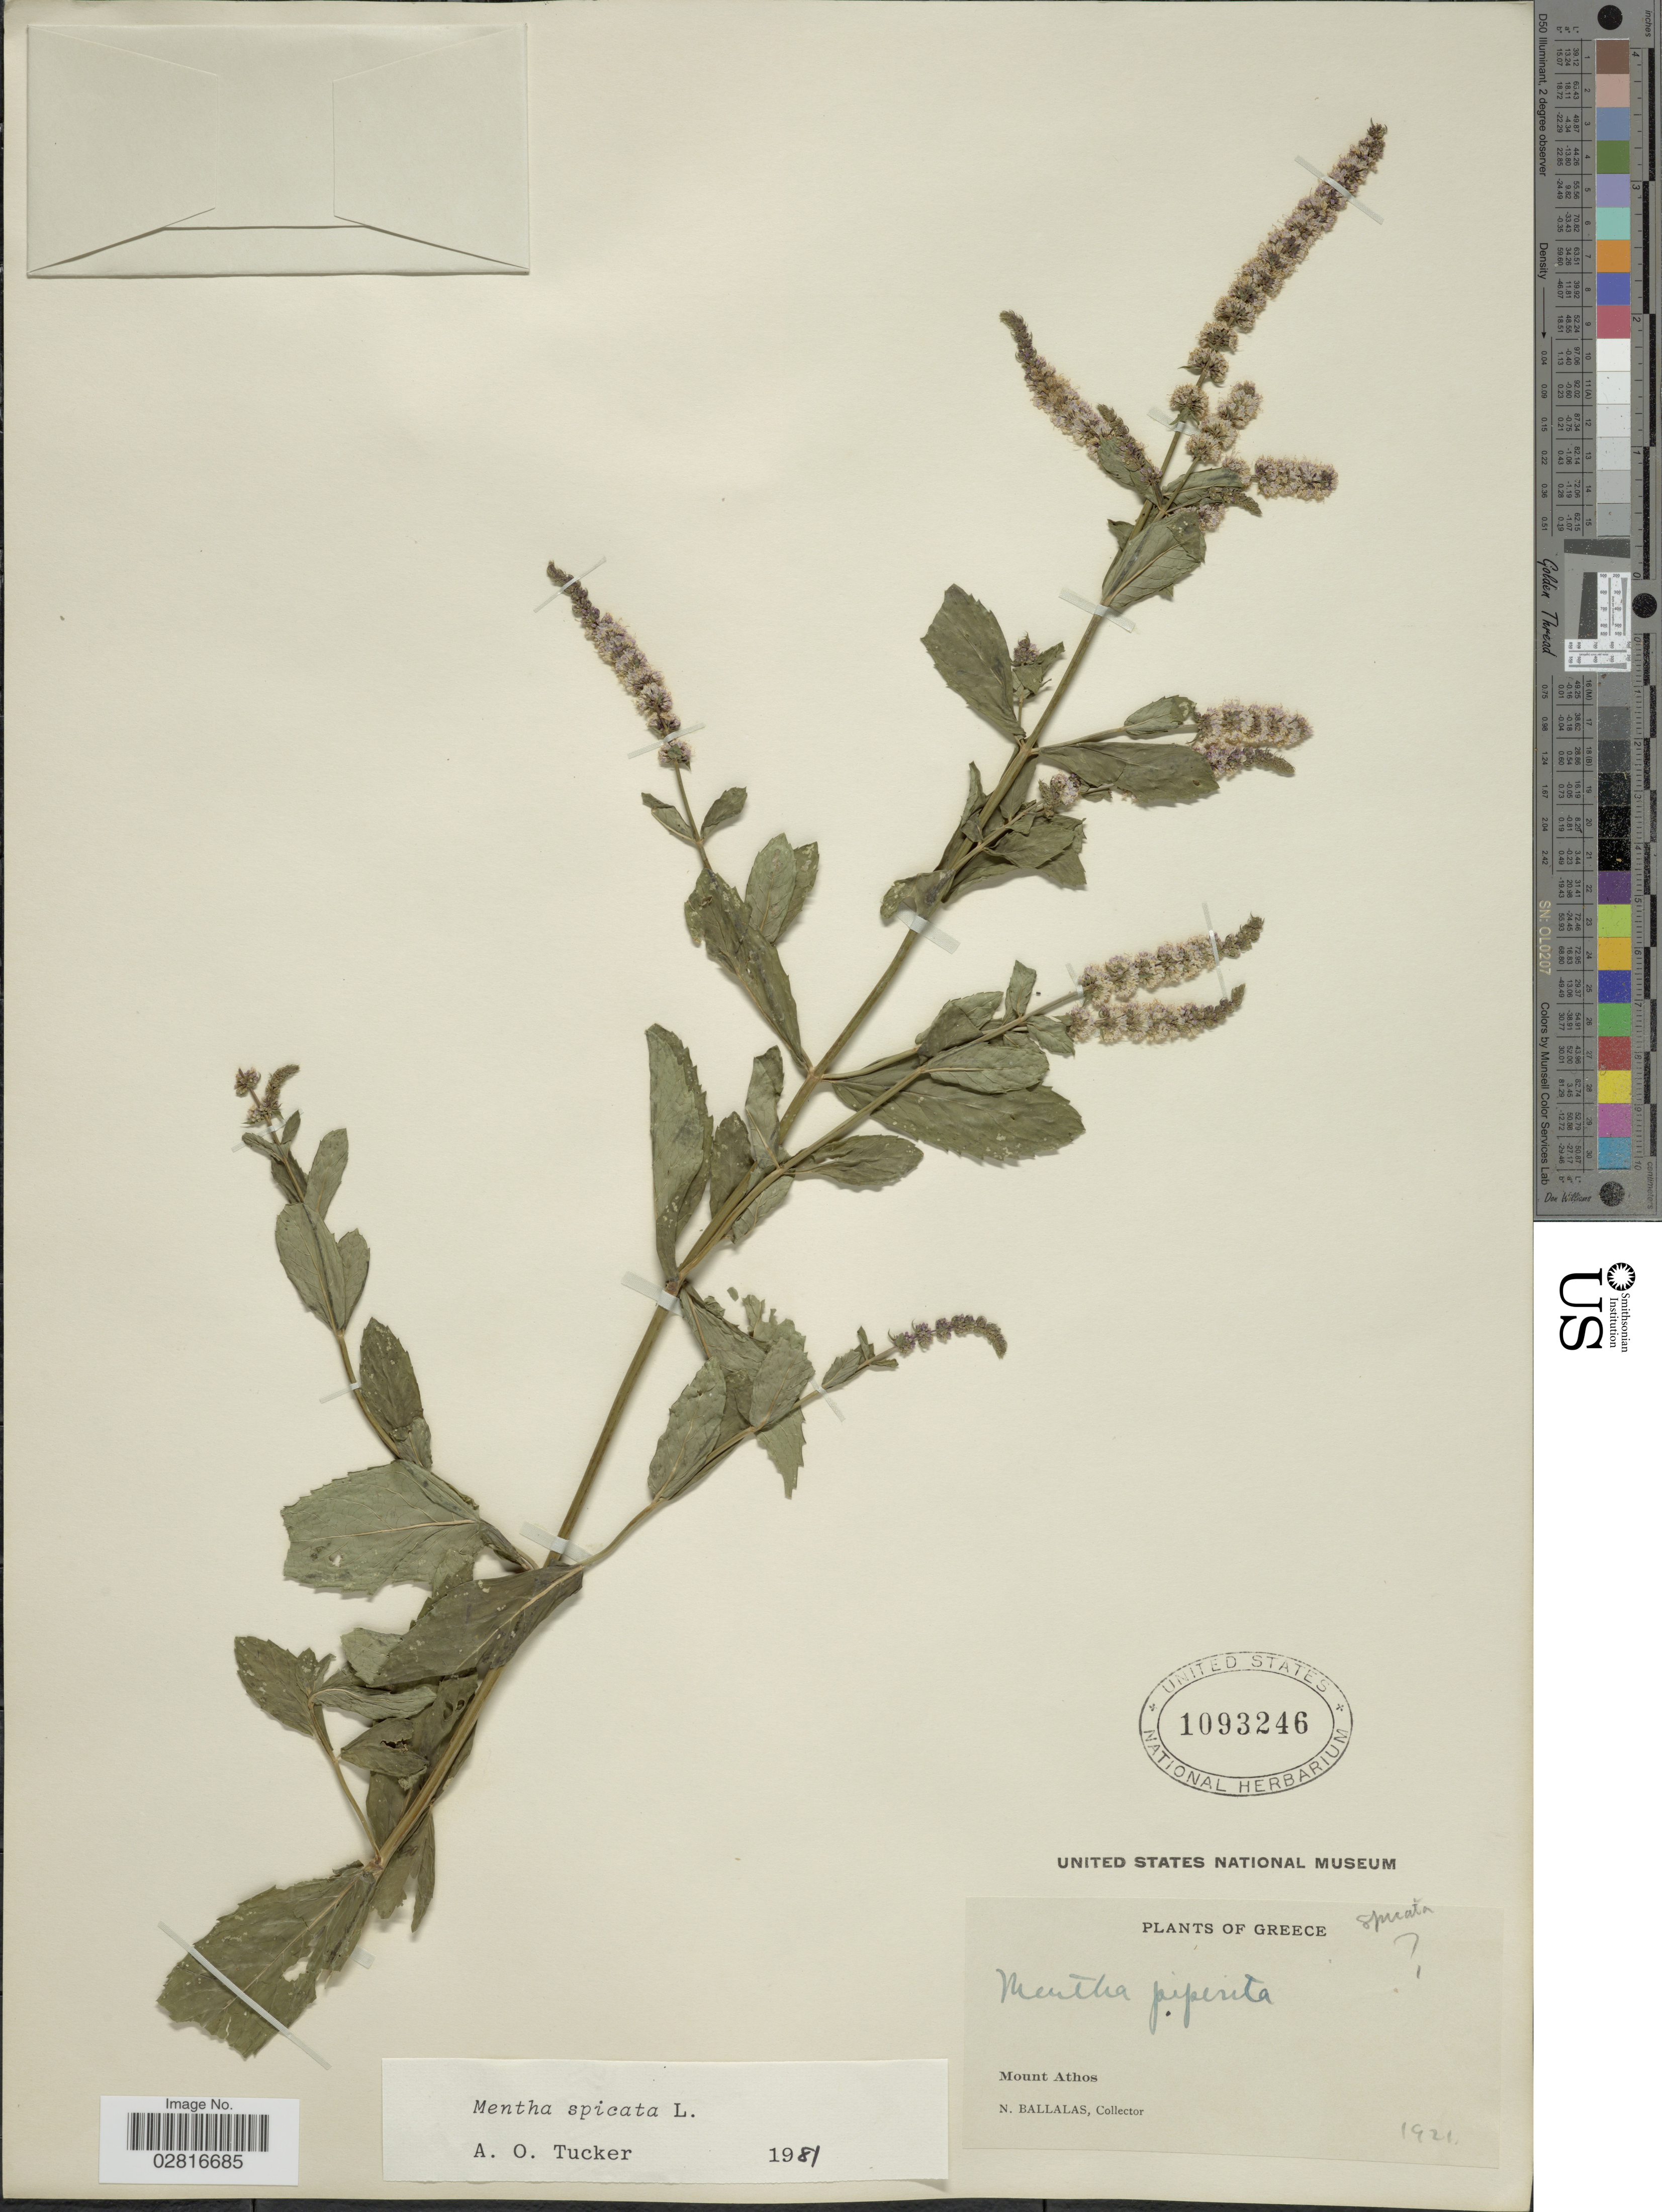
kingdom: Plantae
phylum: Tracheophyta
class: Magnoliopsida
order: Lamiales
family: Lamiaceae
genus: Mentha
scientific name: Mentha spicata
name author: L.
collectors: N. Ballalas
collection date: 1921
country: Greece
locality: Mount Athos.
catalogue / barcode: US 1093246